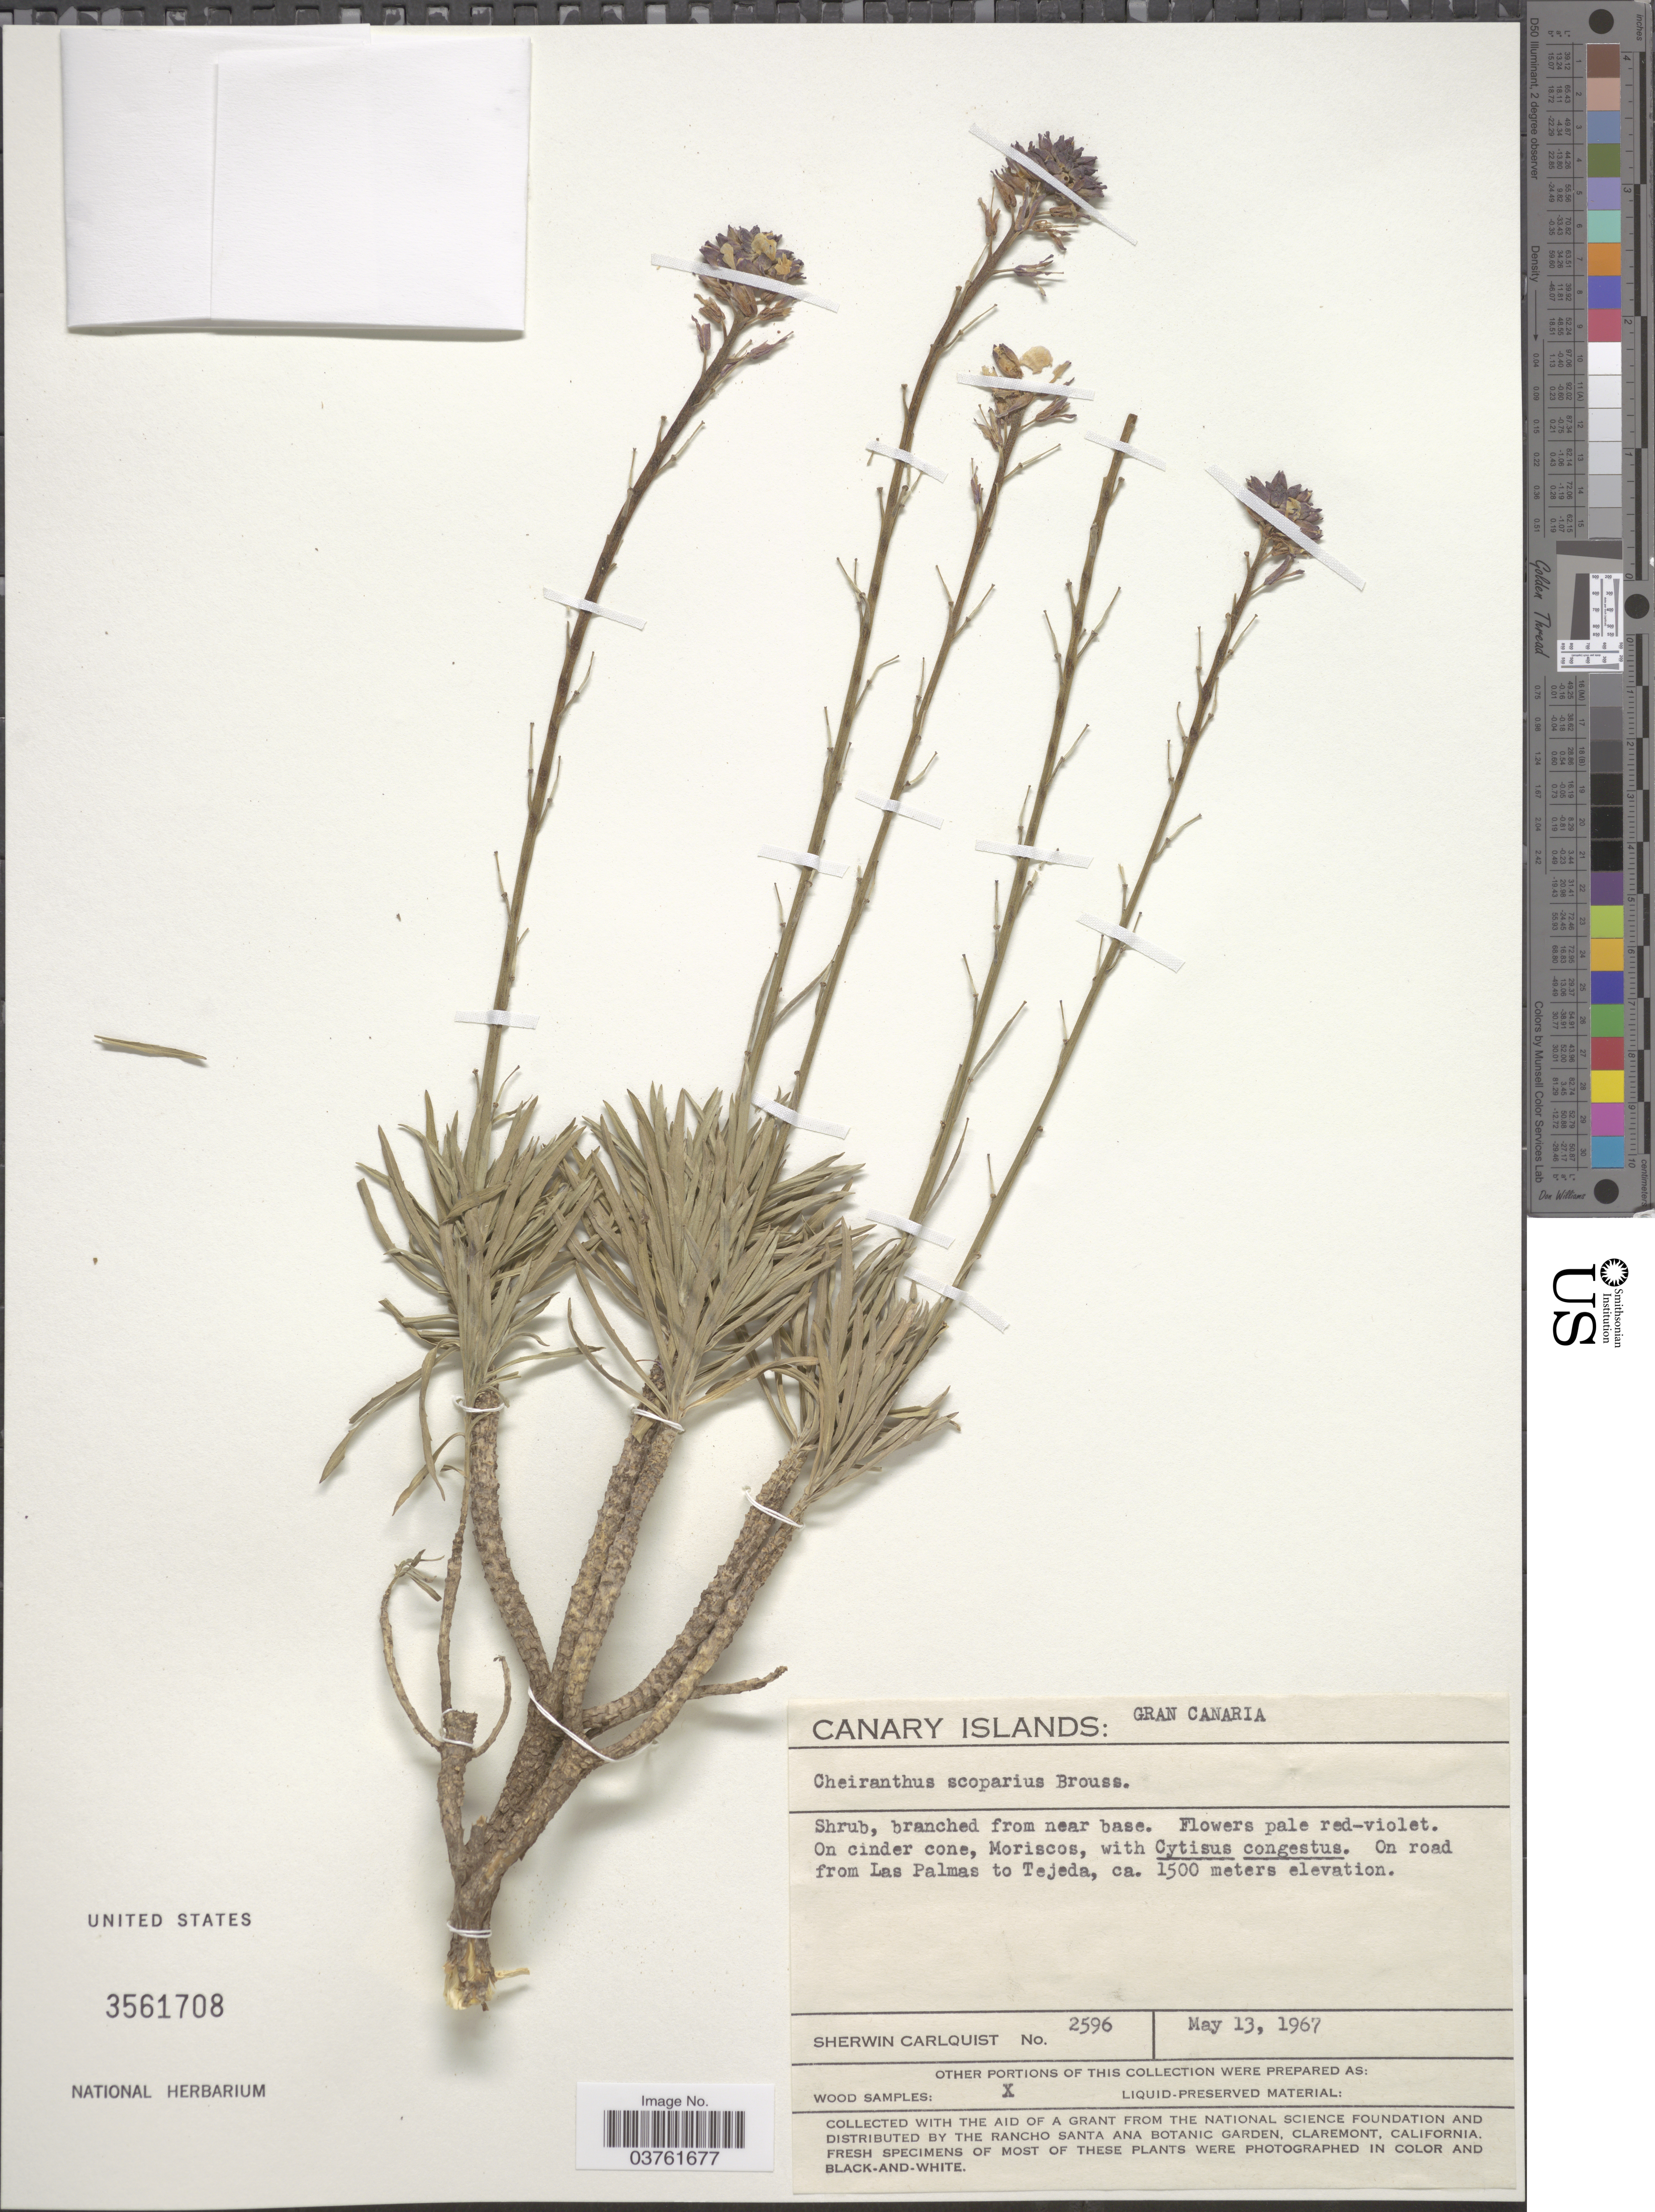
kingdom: Plantae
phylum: Tracheophyta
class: Magnoliopsida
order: Brassicales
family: Brassicaceae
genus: Cheiranthus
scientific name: Cheiranthus scoparius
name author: Brouss. ex Willd.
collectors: S. Carlquist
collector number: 2596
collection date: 1967-05-13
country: Spain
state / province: Canarias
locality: Canary Islands: Gran Canaria. On road from Las Palmas to Tejeda.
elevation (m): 1500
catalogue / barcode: US 3561708